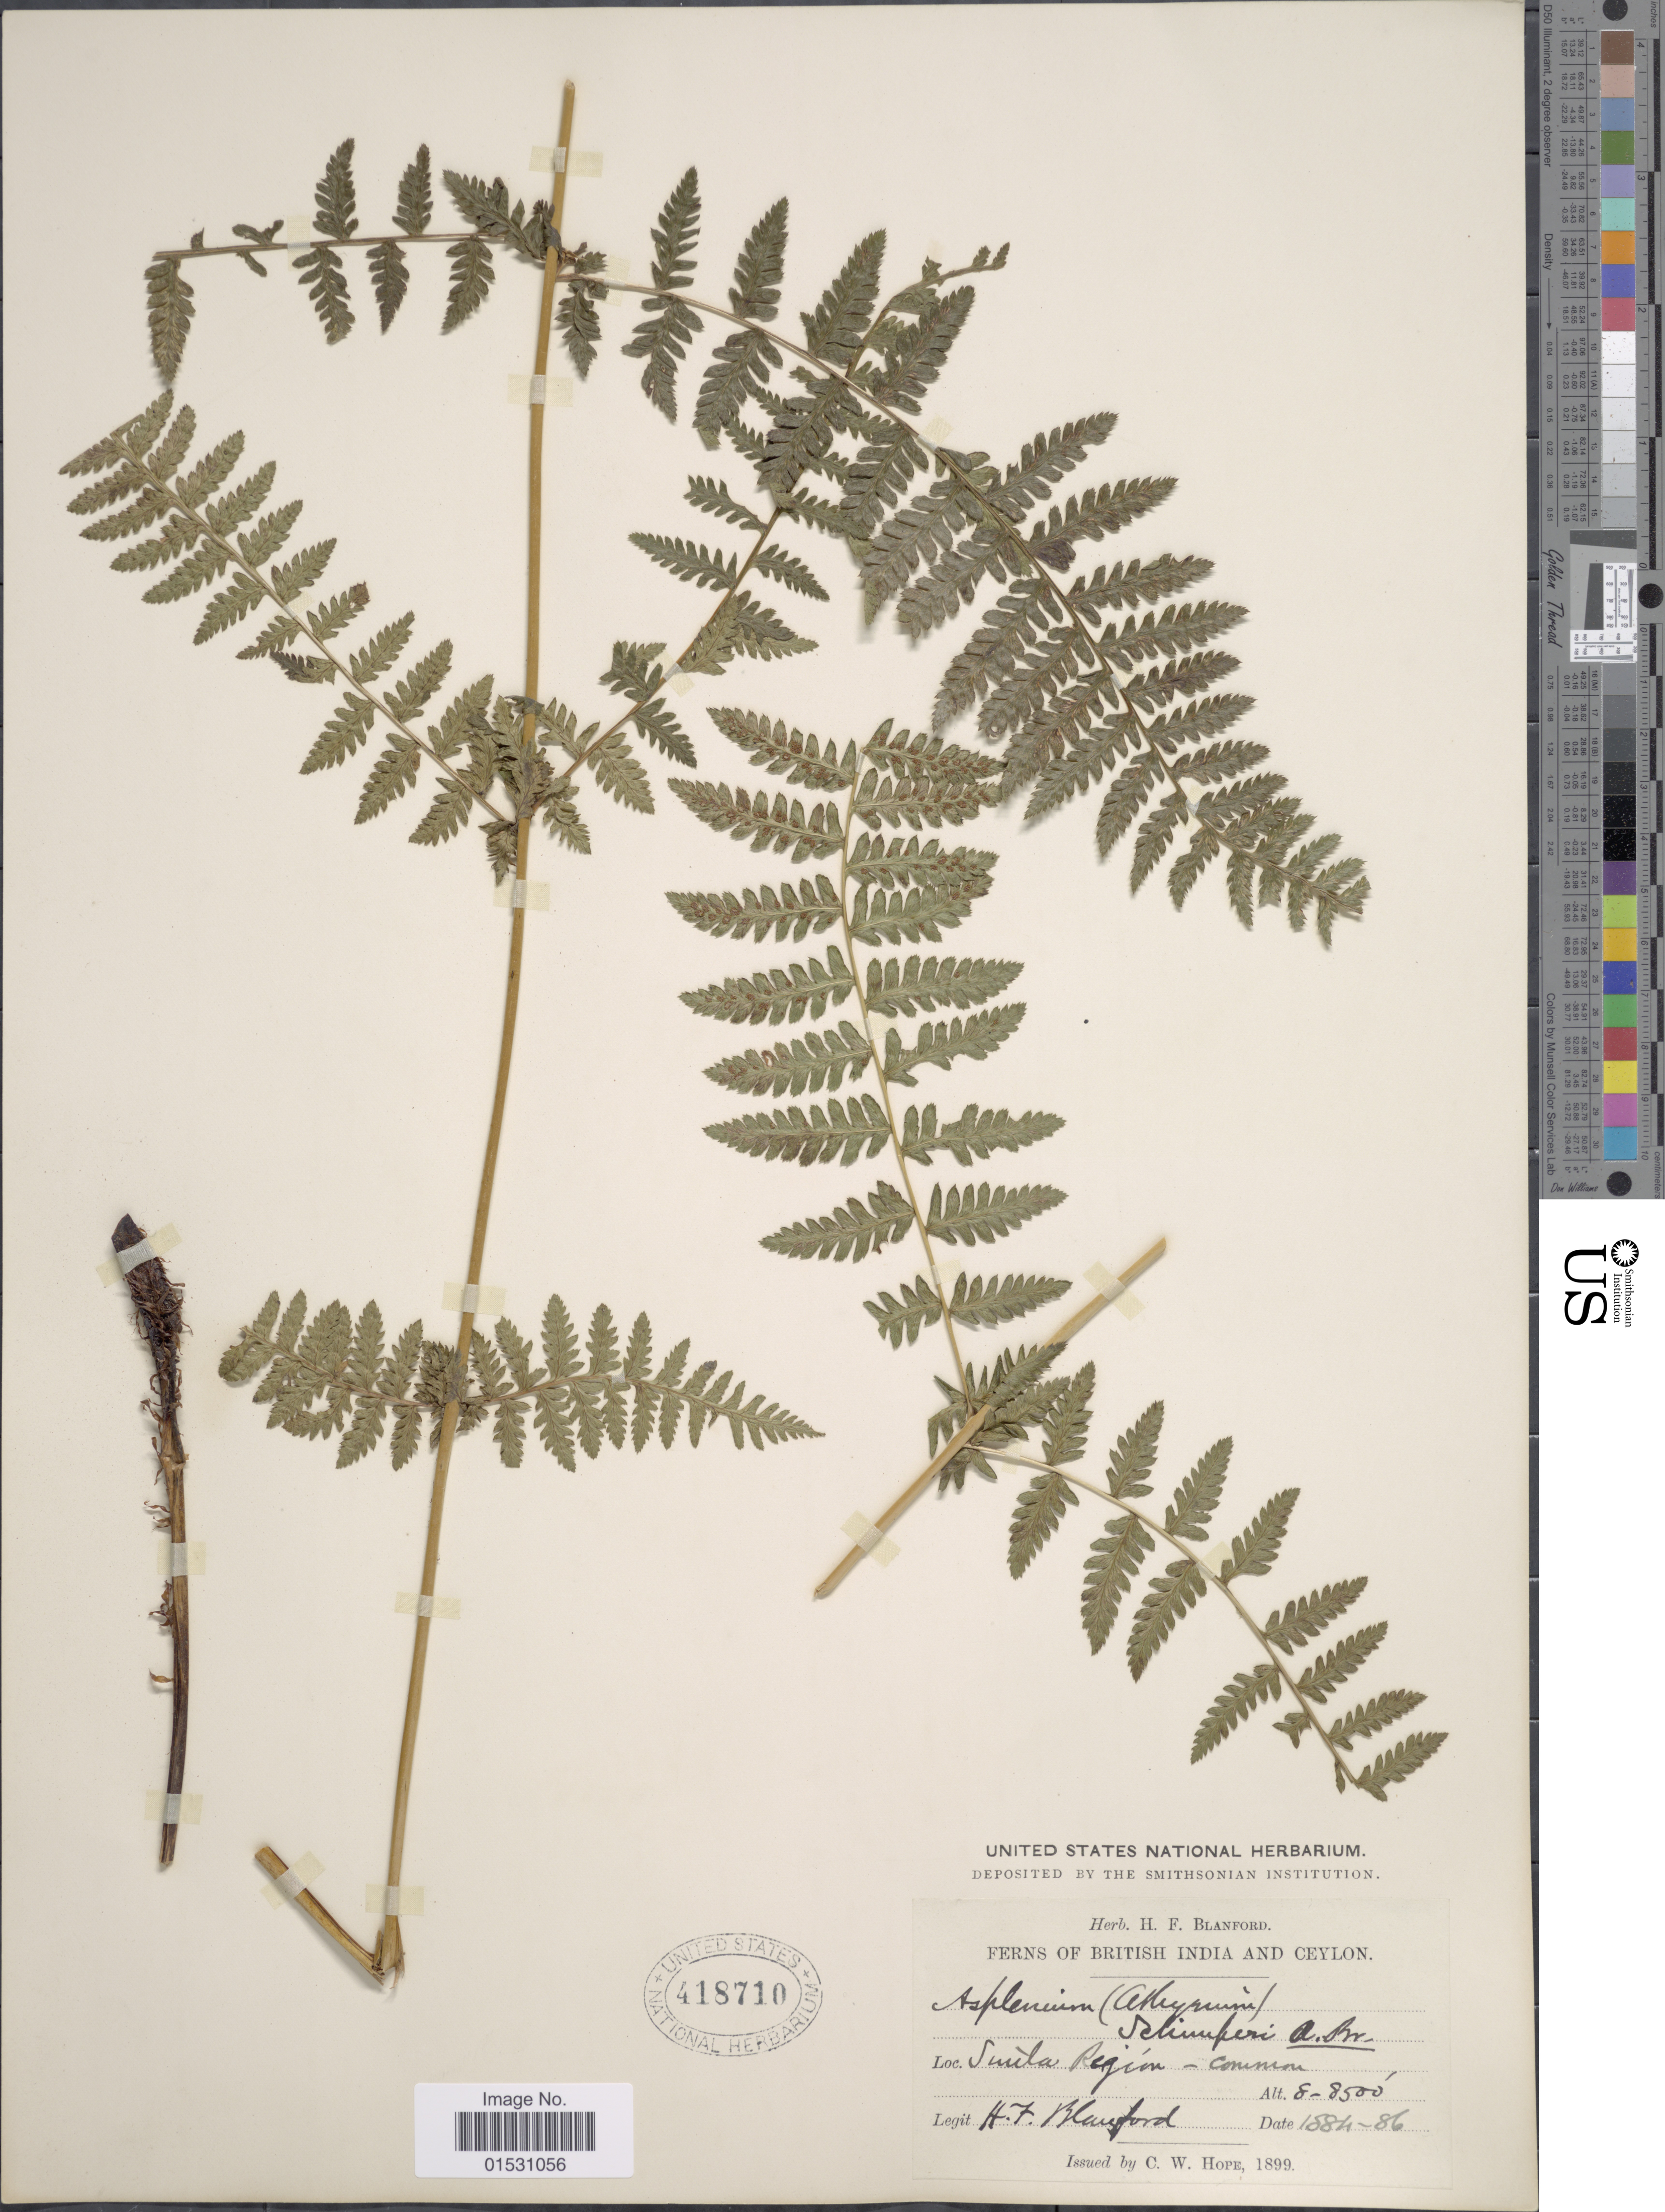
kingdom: Plantae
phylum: Tracheophyta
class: Polypodiopsida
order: Polypodiales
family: Athyriaceae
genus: Athyrium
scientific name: Athyrium schimperi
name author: Mougeot ex Fée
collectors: H. Blanford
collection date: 1884/1886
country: India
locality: British India and Ceylon. Himalaya: Simla Region.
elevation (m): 2438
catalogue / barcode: US 418710